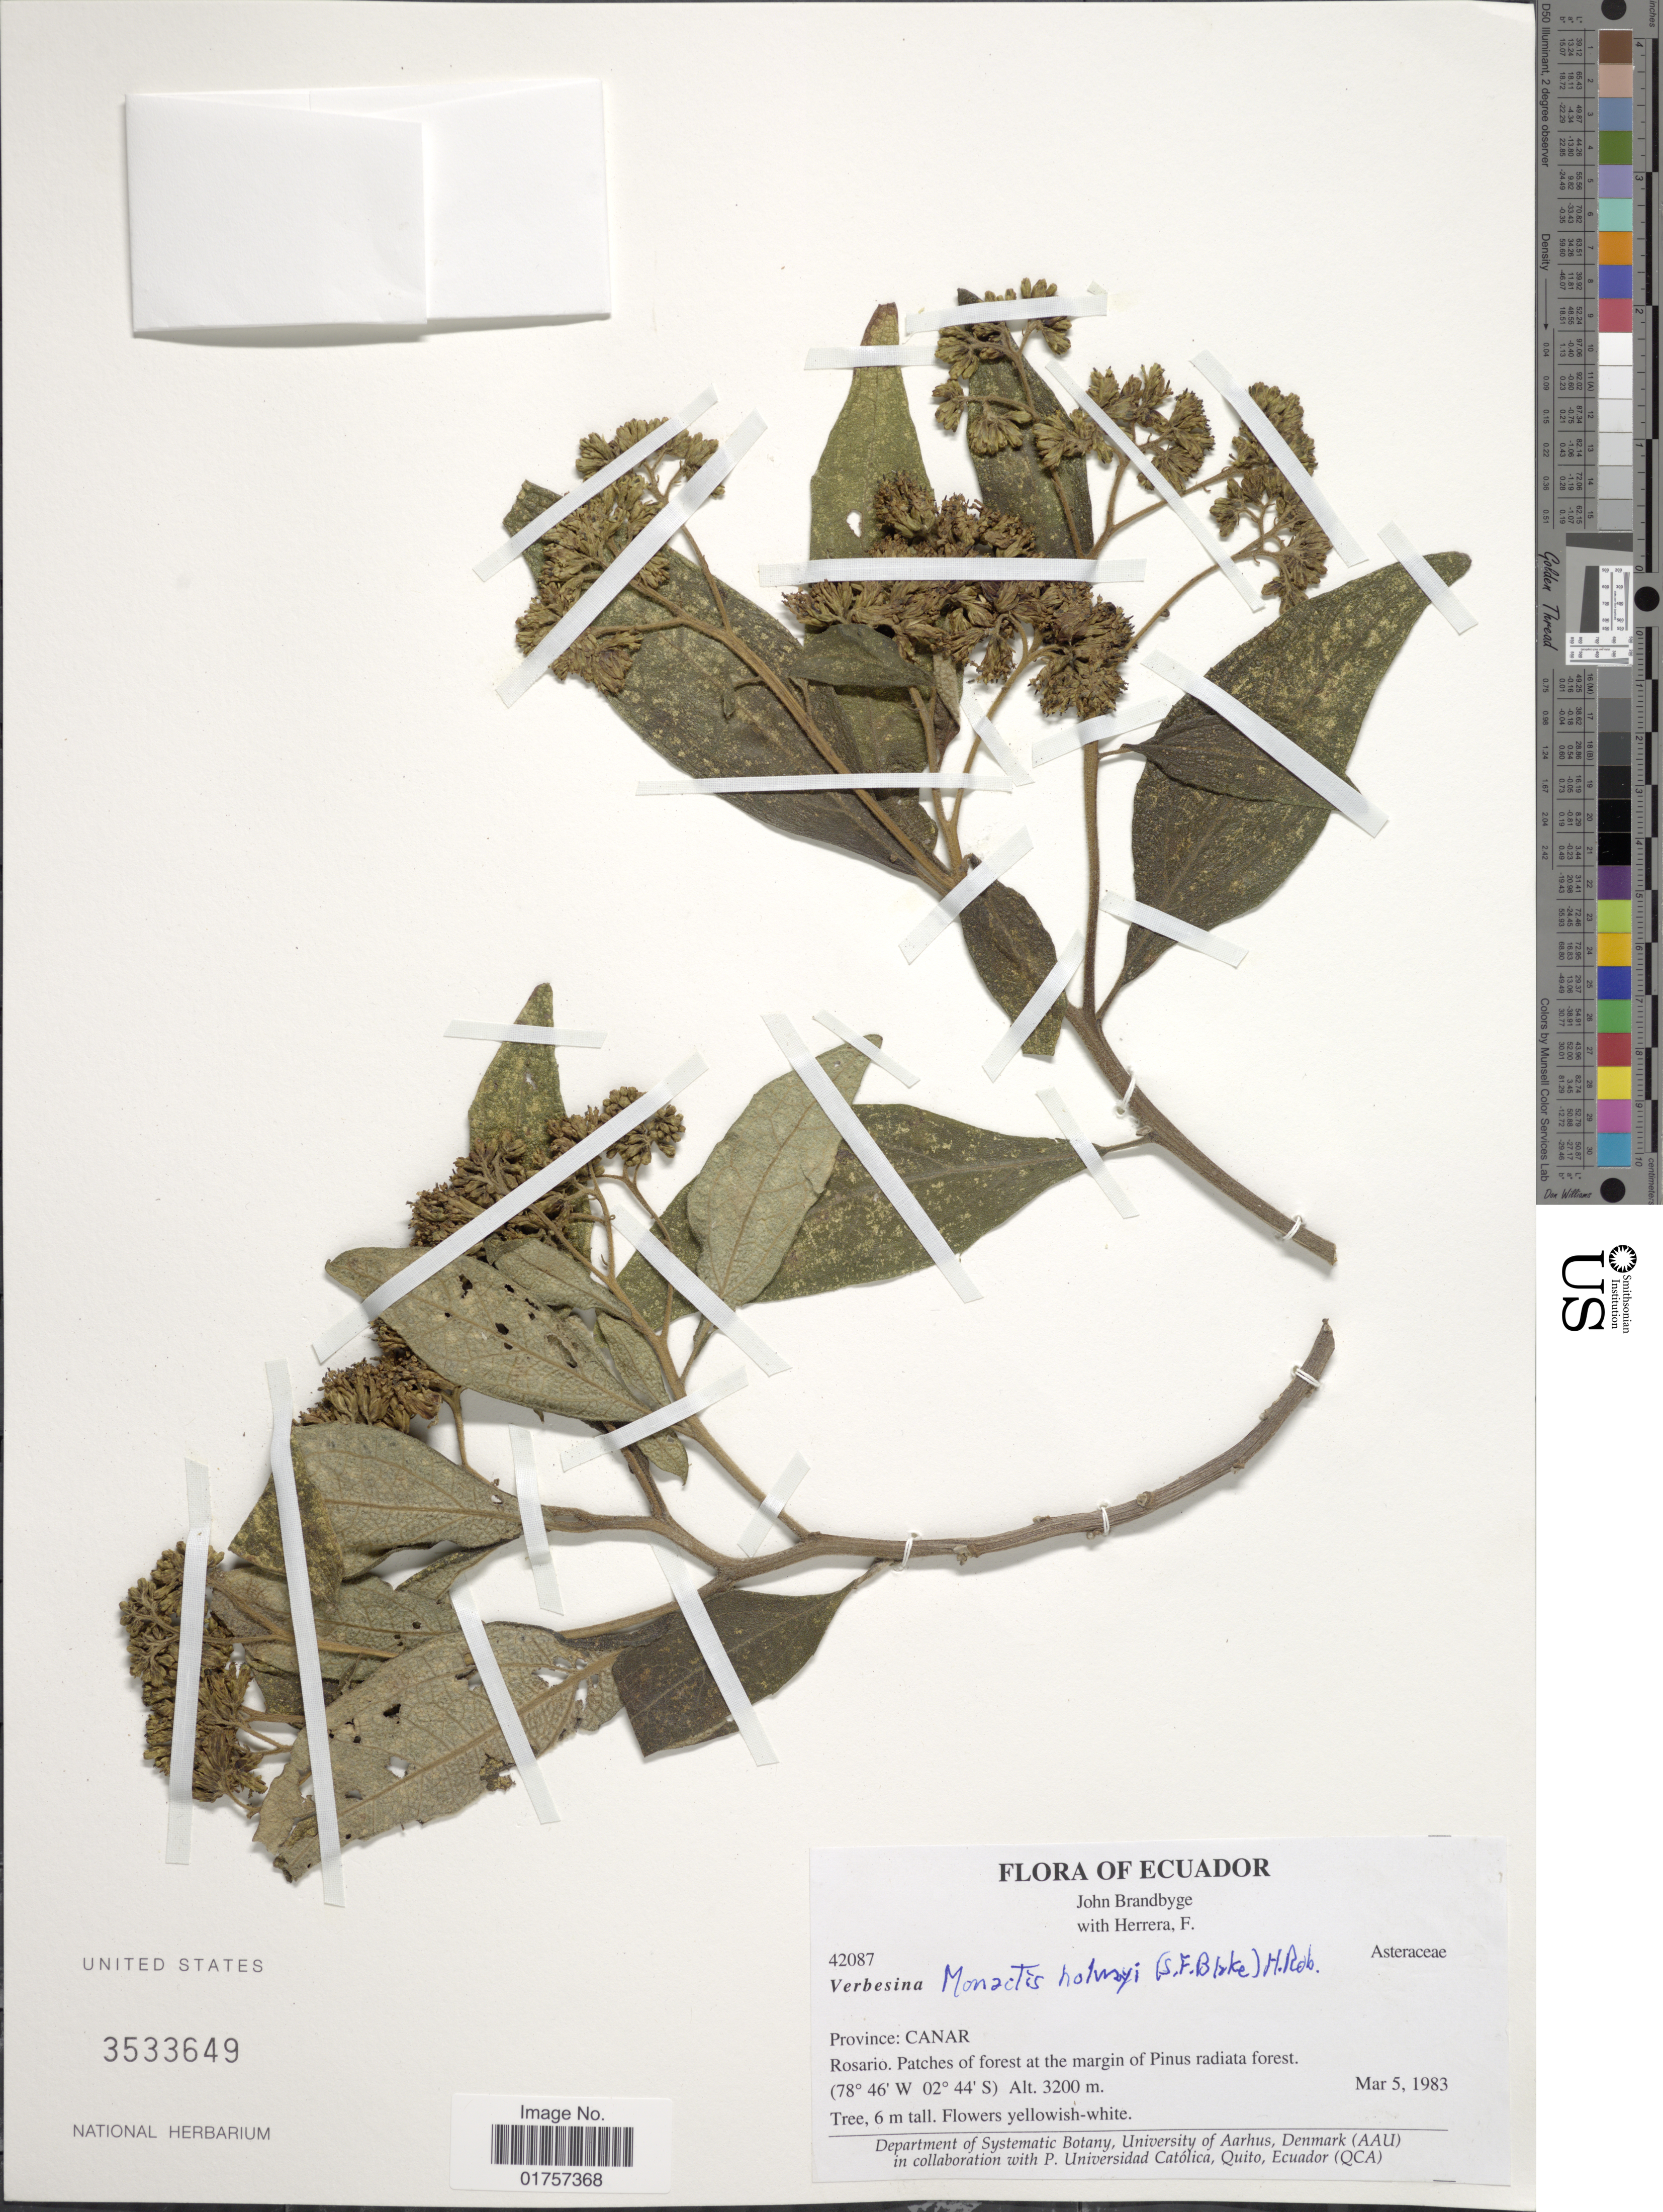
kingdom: Plantae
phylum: Tracheophyta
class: Magnoliopsida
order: Asterales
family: Asteraceae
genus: Monactis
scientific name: Monactis holwayae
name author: (S.F. Blake) H. Rob.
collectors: J. Brandbyge & F. Herrera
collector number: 42087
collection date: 1983-03-05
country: Ecuador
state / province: Cañar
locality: Rosario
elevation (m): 3200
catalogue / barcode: US 3533649